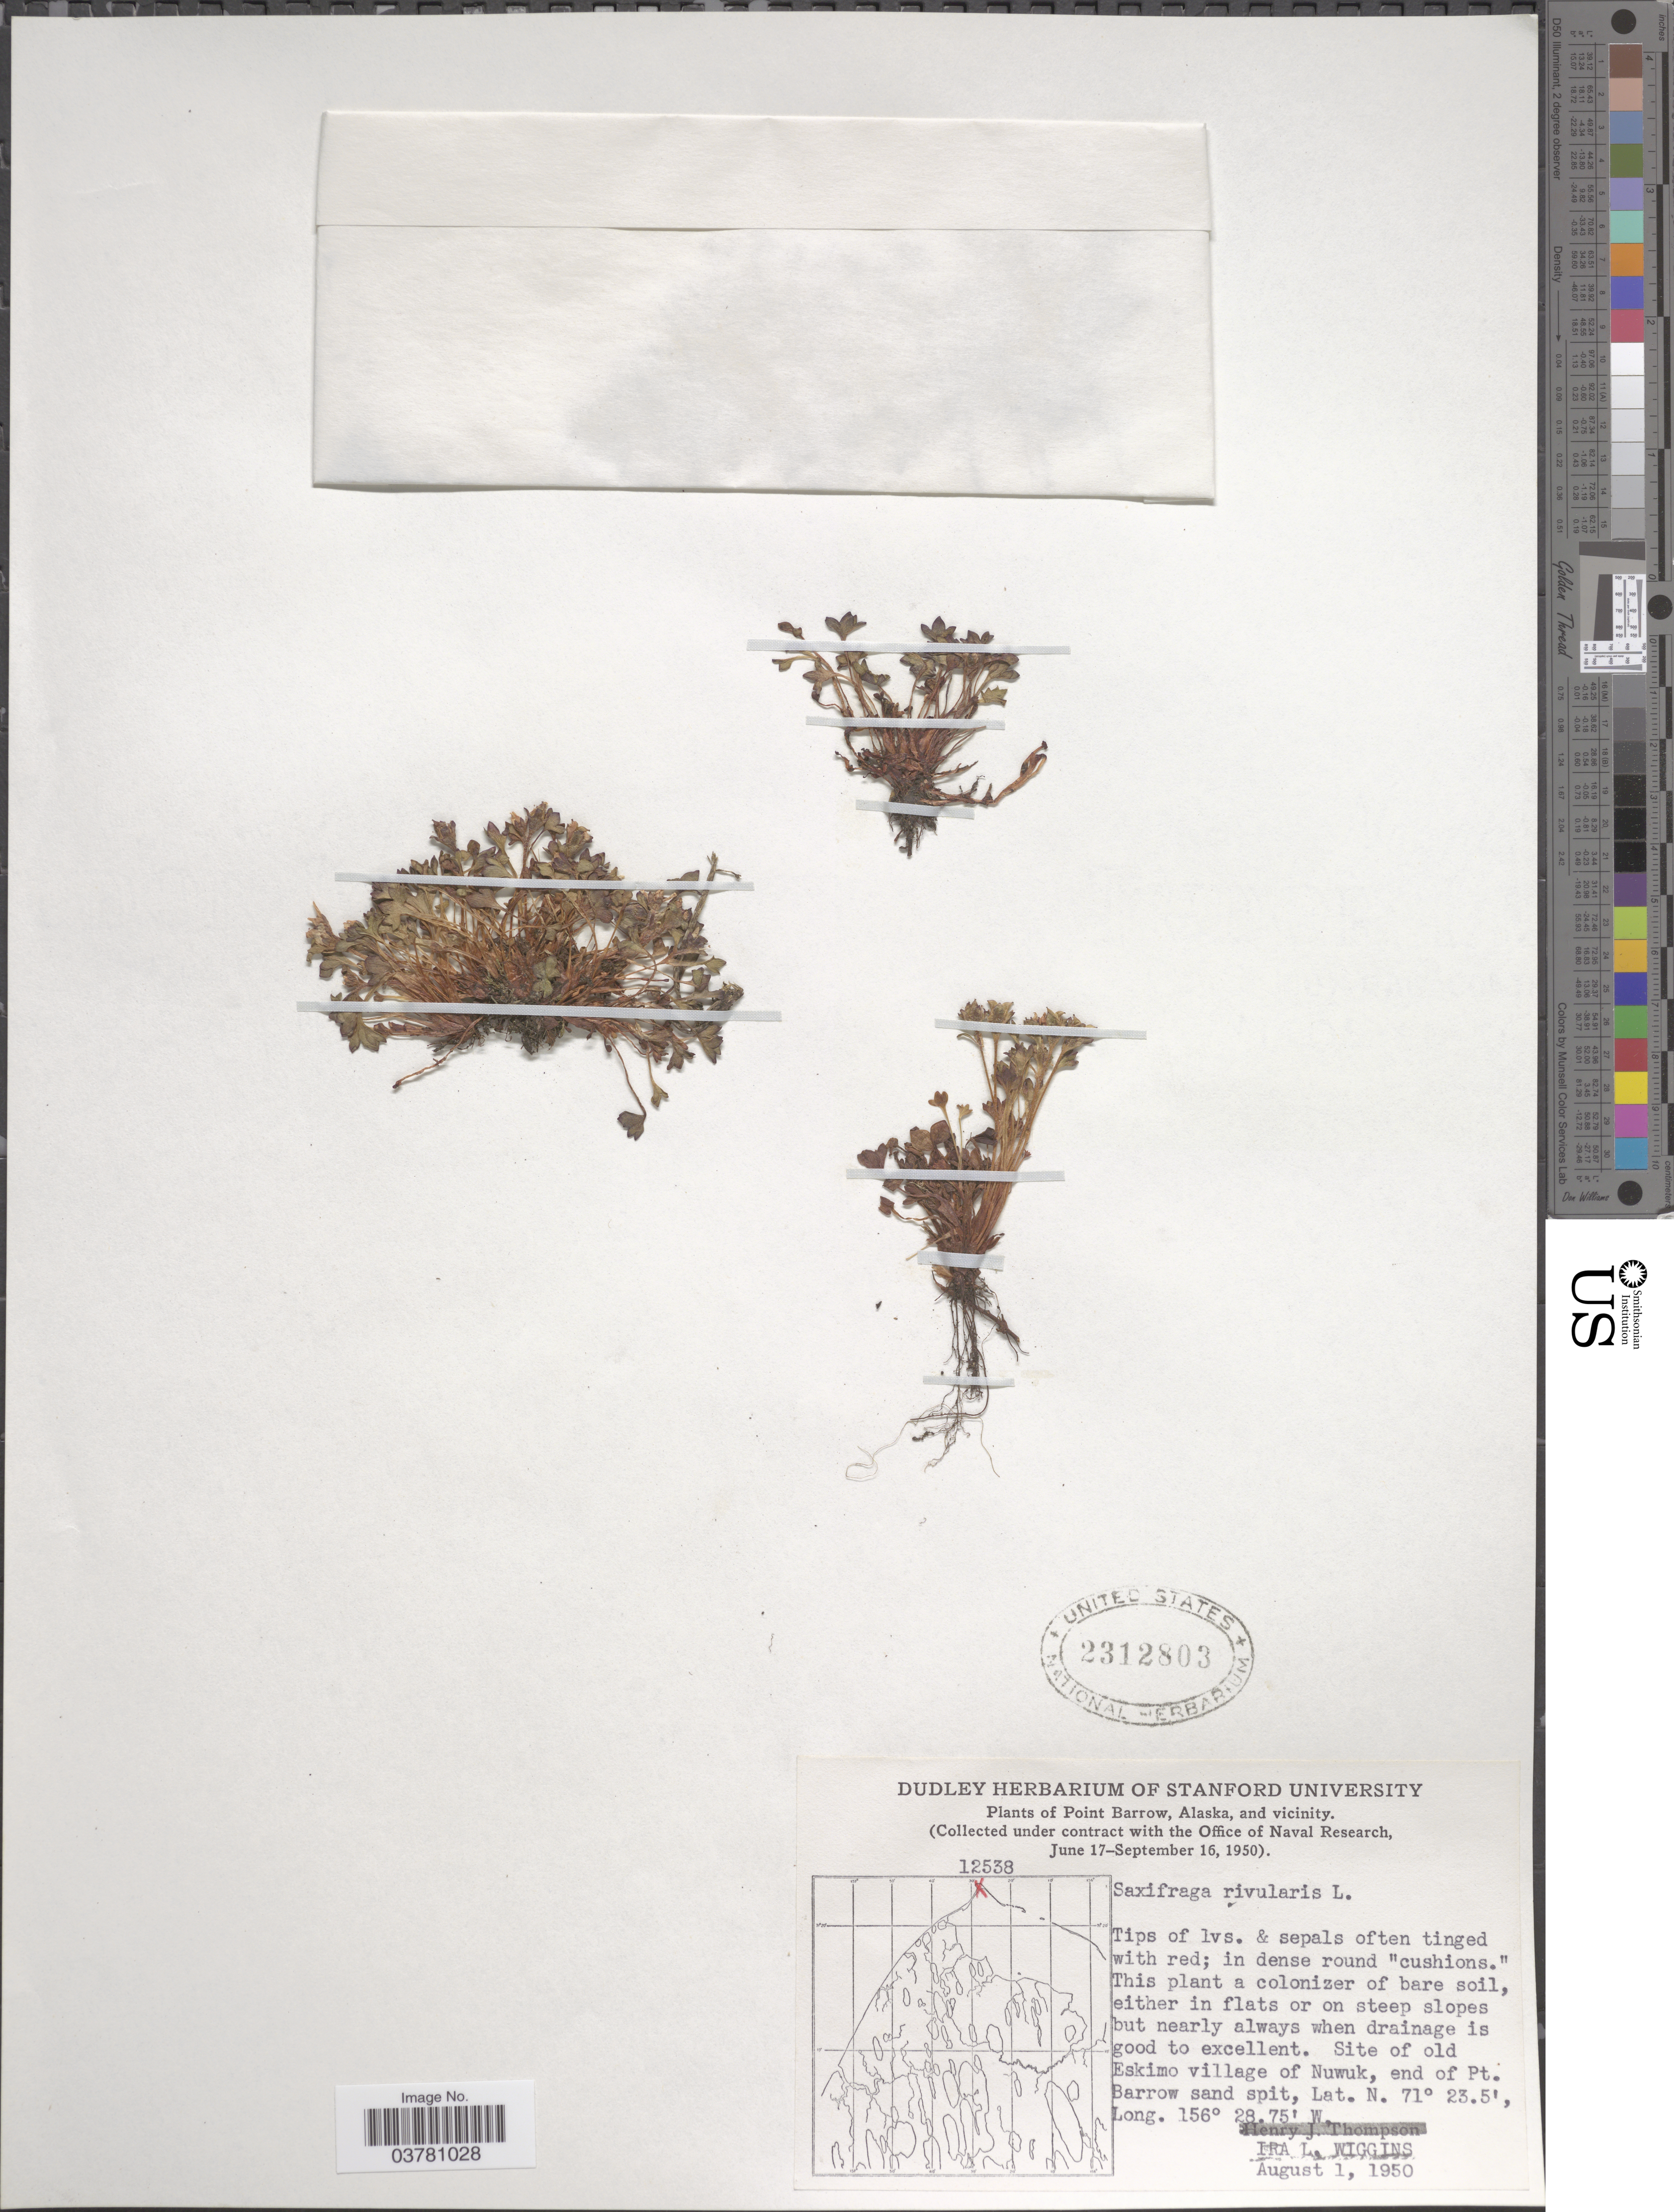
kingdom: Plantae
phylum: Tracheophyta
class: Magnoliopsida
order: Saxifragales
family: Saxifragaceae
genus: Saxifraga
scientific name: Saxifraga rivularis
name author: L.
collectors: I. L. Wiggins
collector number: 12538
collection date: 1950-08-01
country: United States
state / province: Alaska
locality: Point Barrow, Alaska, and vicinity. Site of old Eskimo village of Nuwuk, end of Pt. Barrow sand spit.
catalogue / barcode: US 2312803